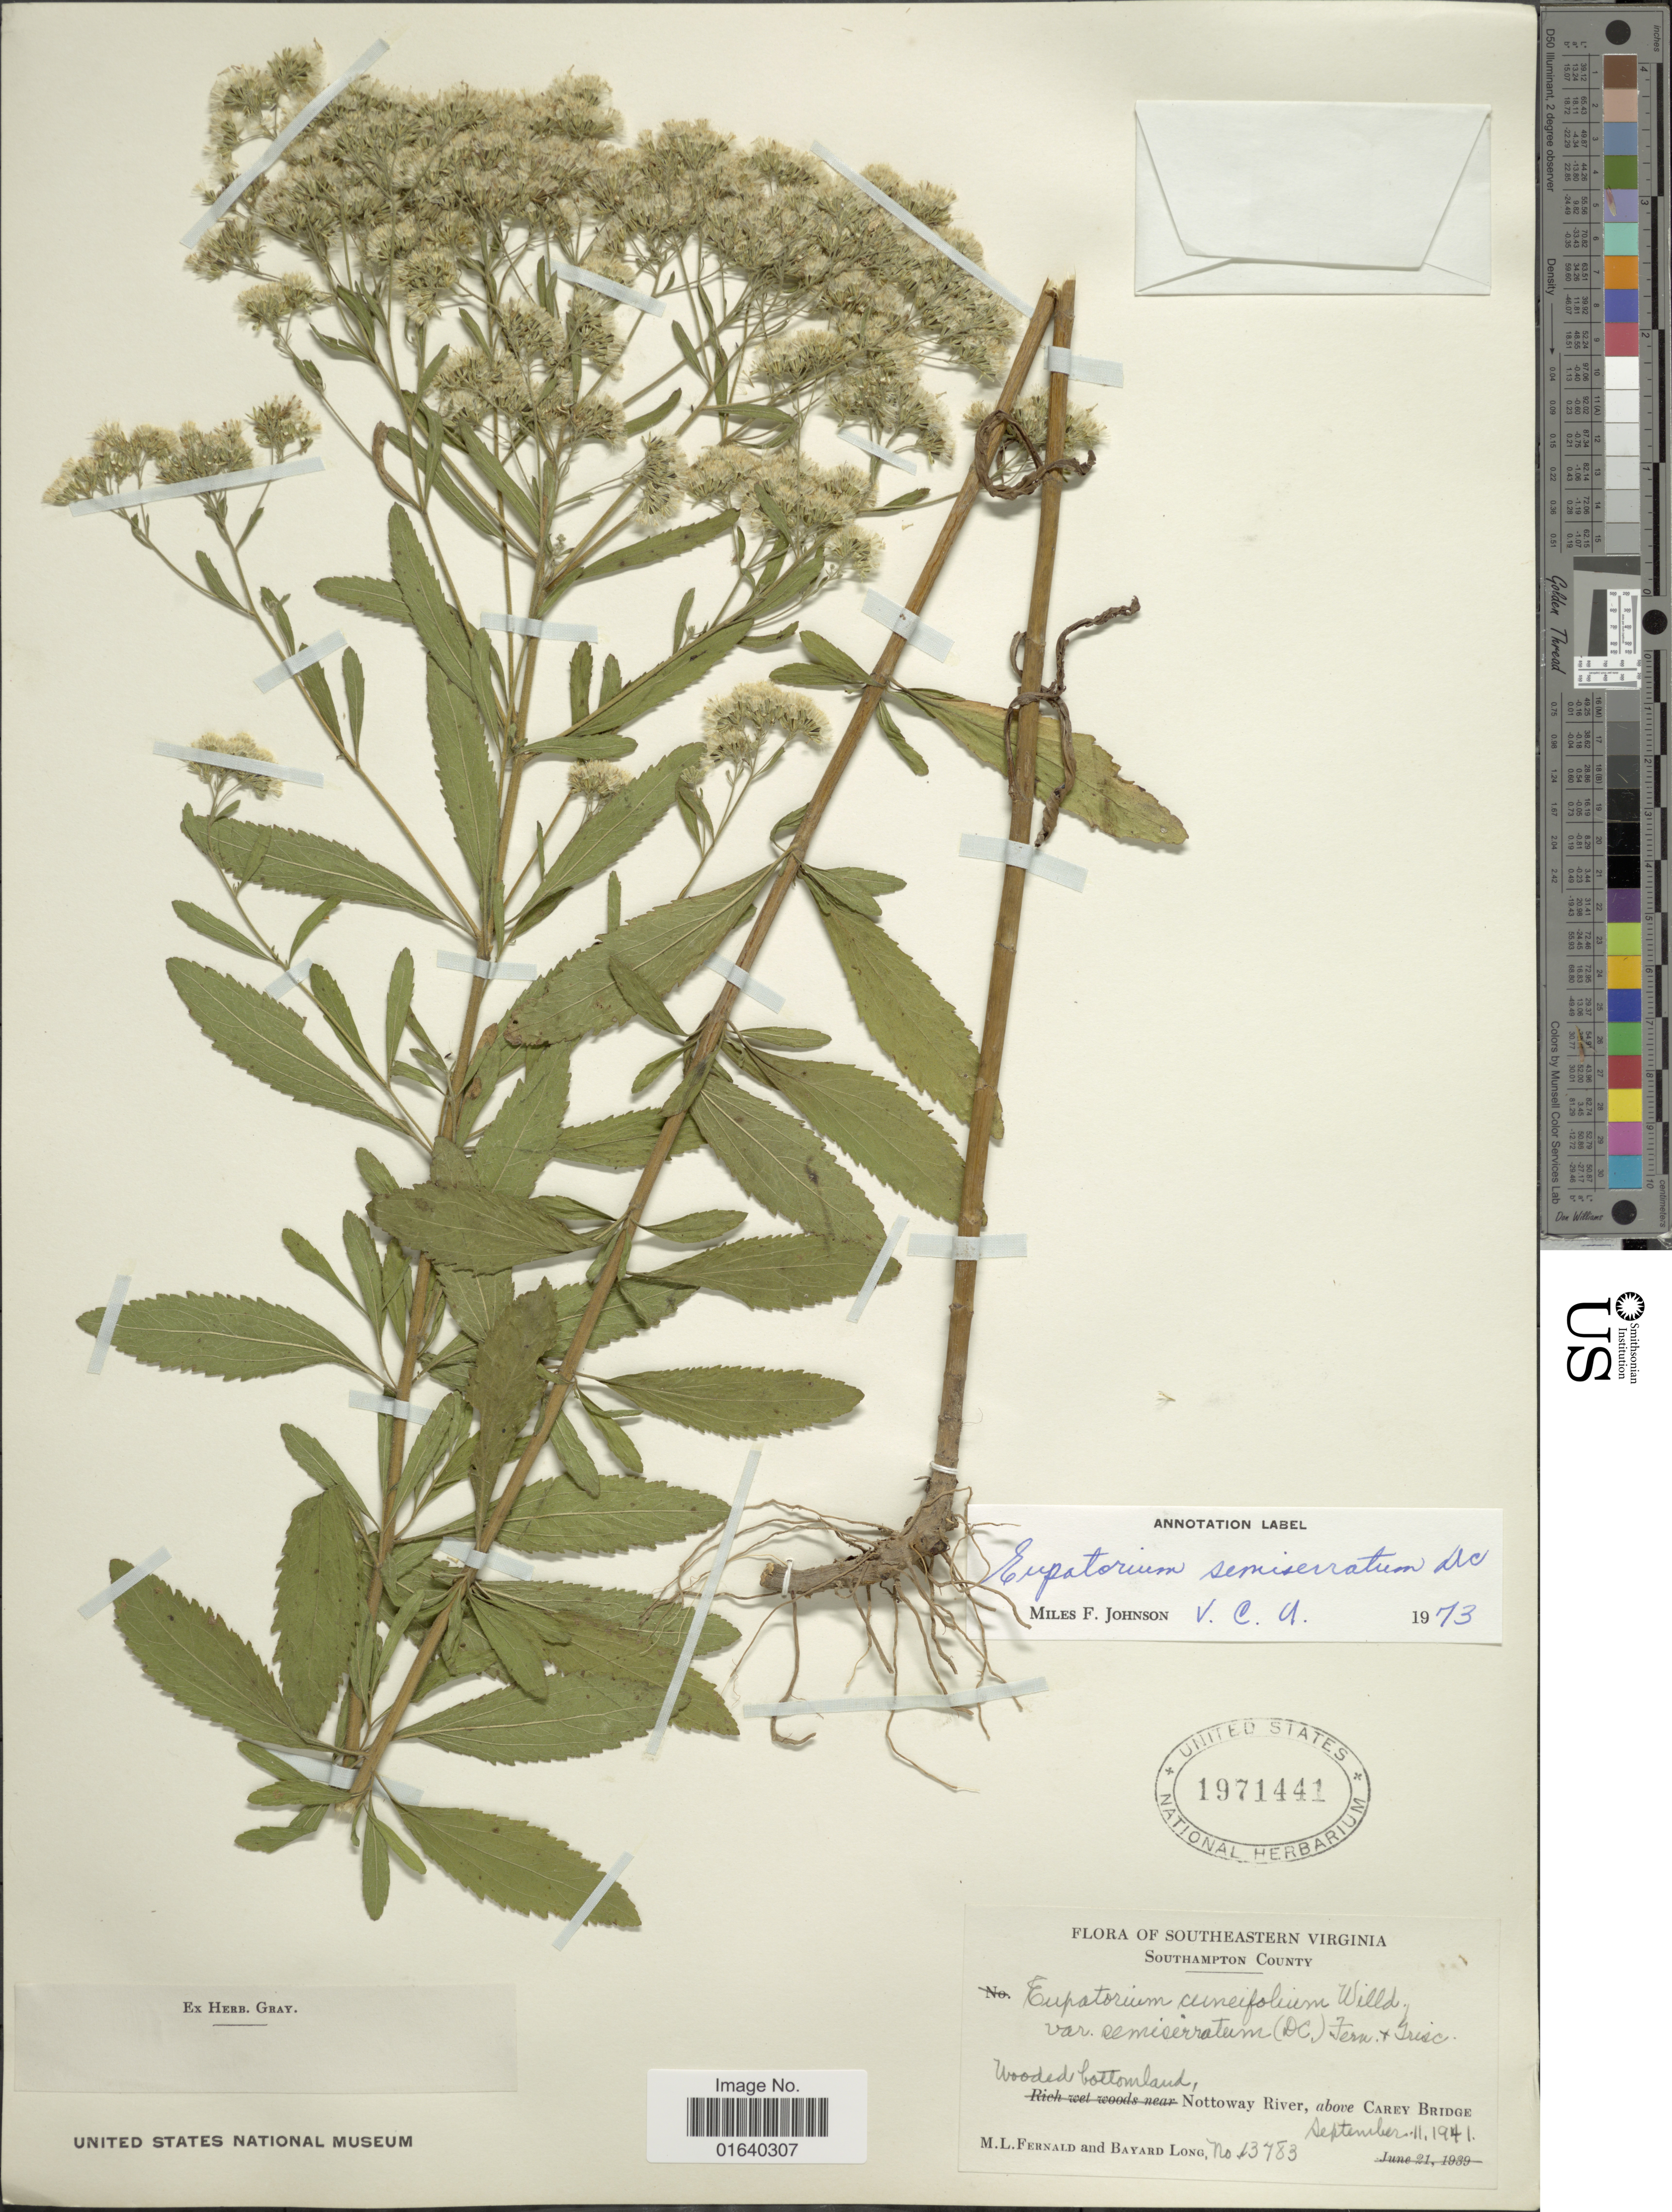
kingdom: Plantae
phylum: Tracheophyta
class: Magnoliopsida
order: Asterales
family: Asteraceae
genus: Eupatorium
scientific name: Eupatorium semiserratum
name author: DC.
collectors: M. L. Fernald & B. Long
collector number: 13783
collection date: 1941-09-11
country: United States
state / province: Virginia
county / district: Southampton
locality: Southeastern Virginia, Southampton County, Wooded bottomland, Nottoway River, above Carey Bridge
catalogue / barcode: US 1971441